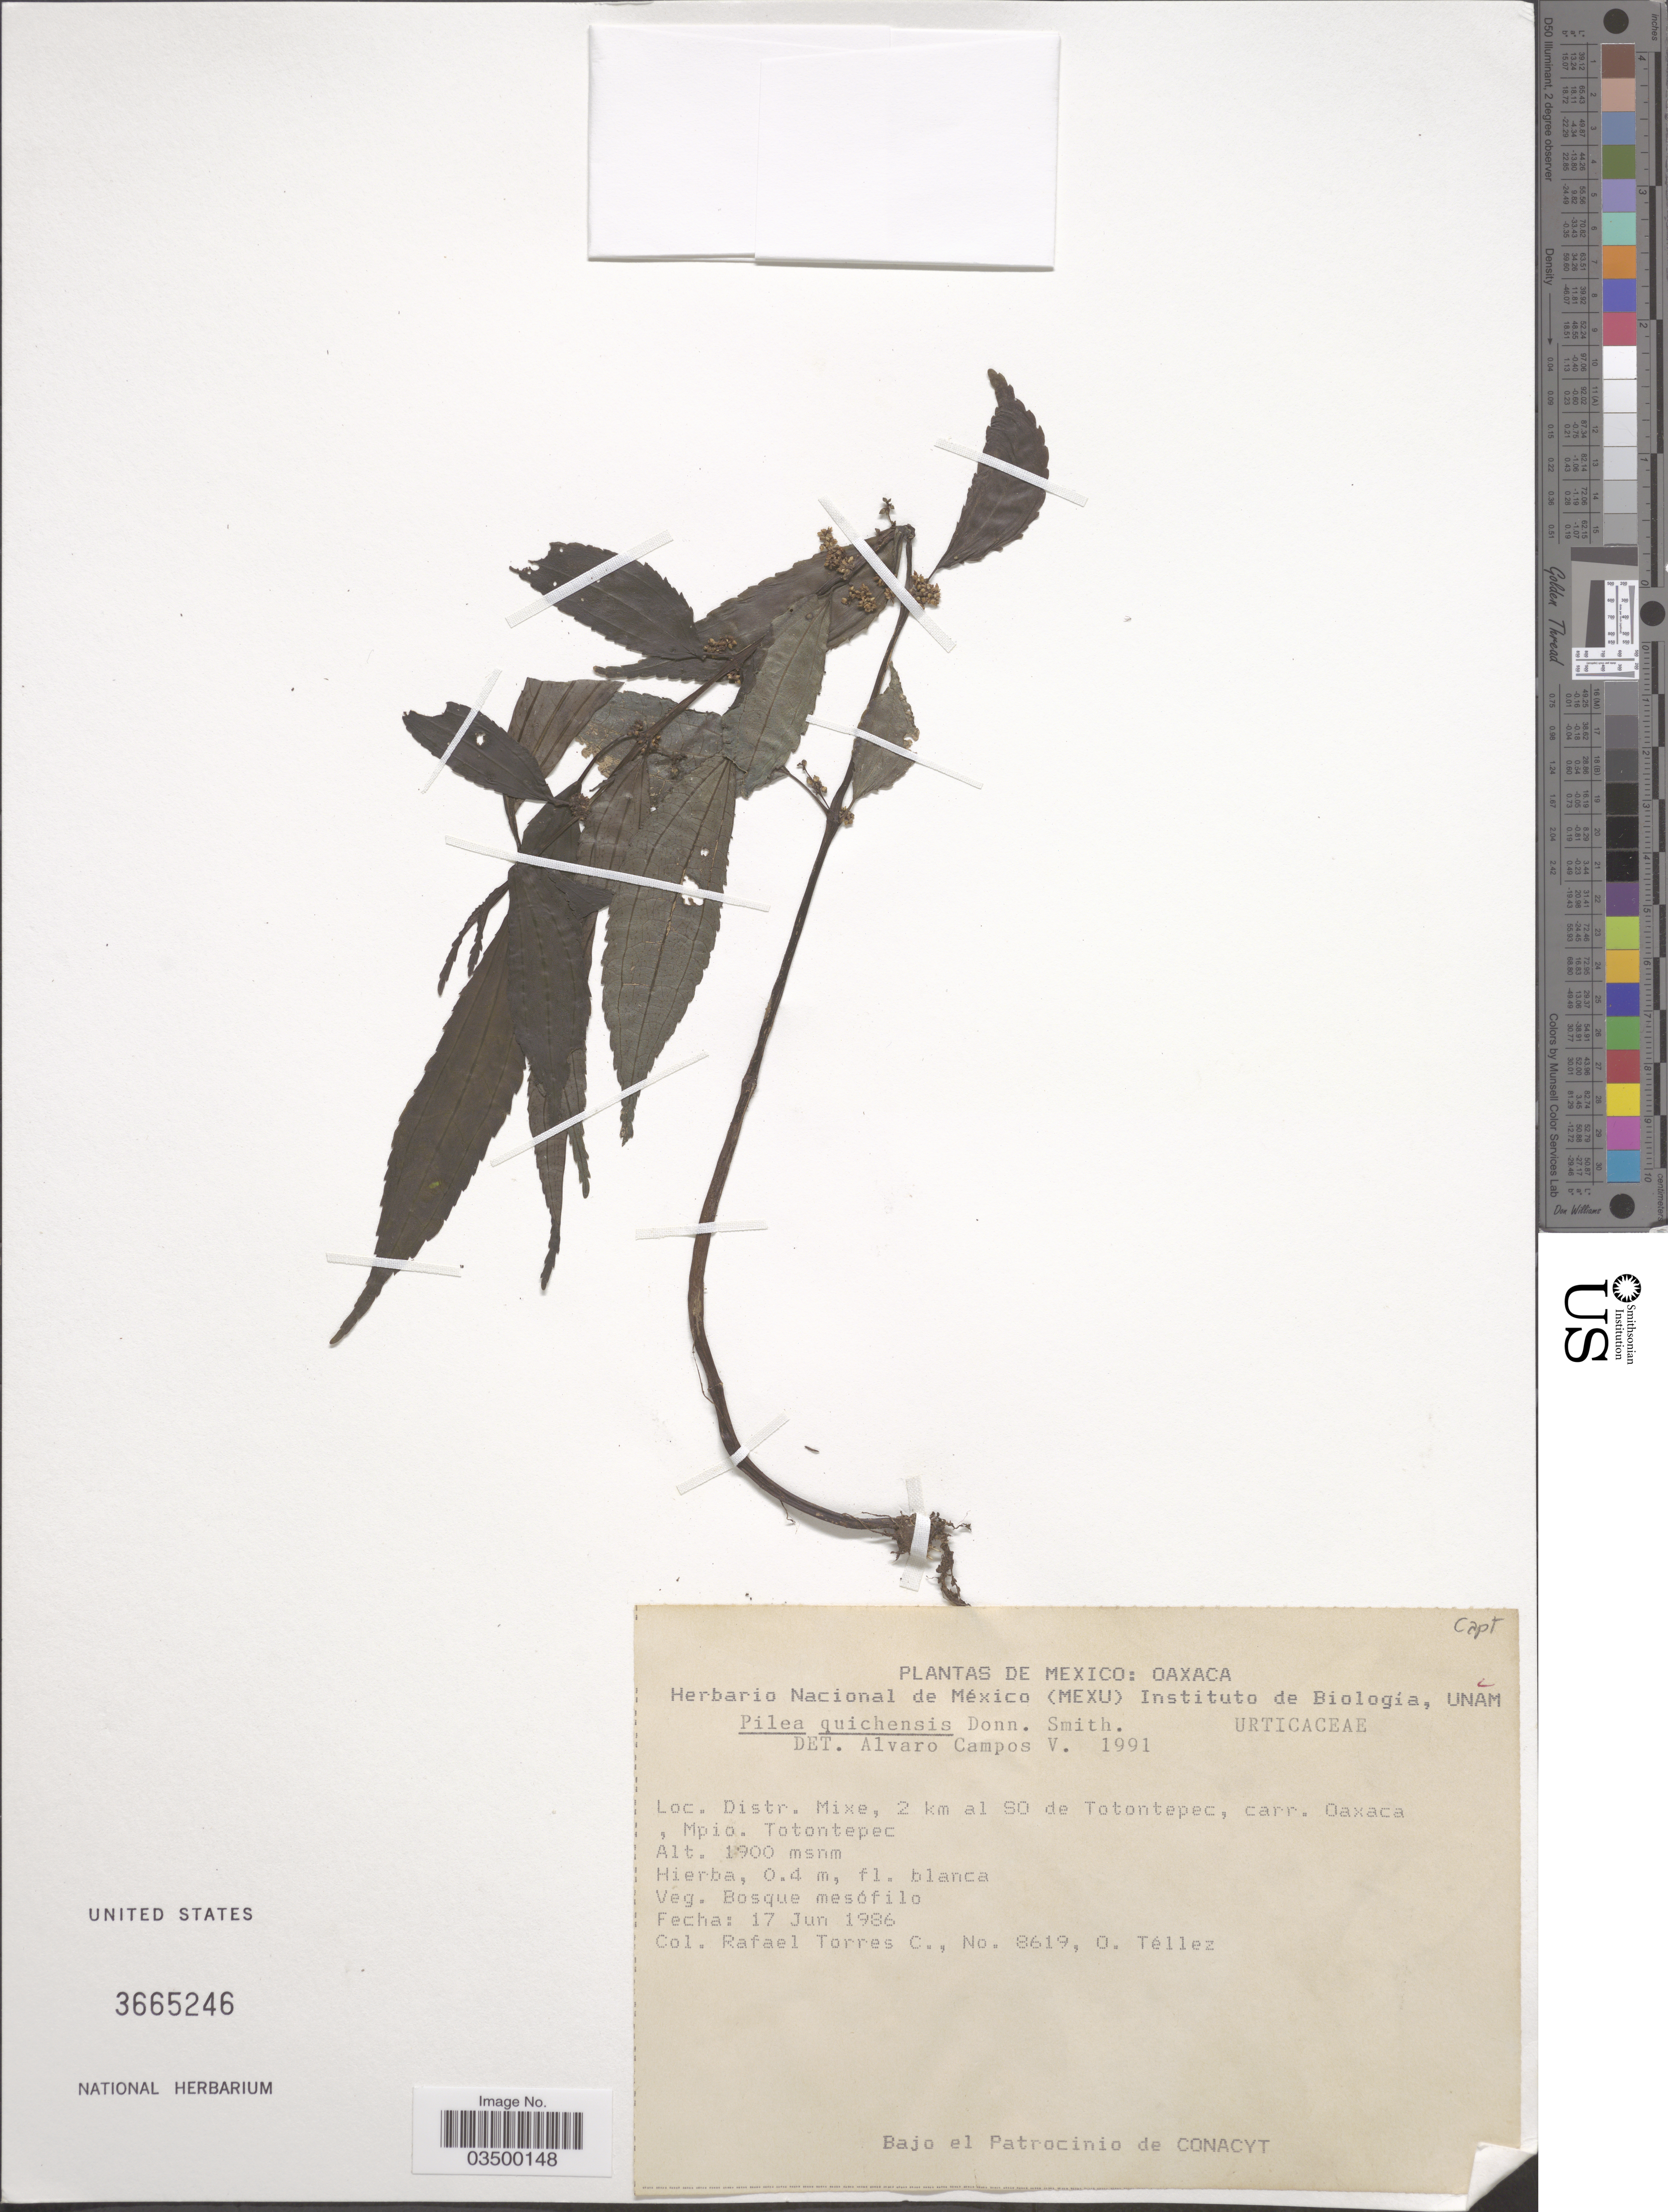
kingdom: Plantae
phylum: Tracheophyta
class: Magnoliopsida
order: Rosales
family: Urticaceae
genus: Pilea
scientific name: Pilea quichensis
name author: Donn. Sm.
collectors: R. Torres C. & O. Tellez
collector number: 8619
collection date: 1986-06-17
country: Mexico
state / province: Oaxaca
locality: Distr. Mixe, 2 km al SO de Totontepec, carr. Oaxaca, Mpio. Totontepec.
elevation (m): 1900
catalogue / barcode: US 3665246